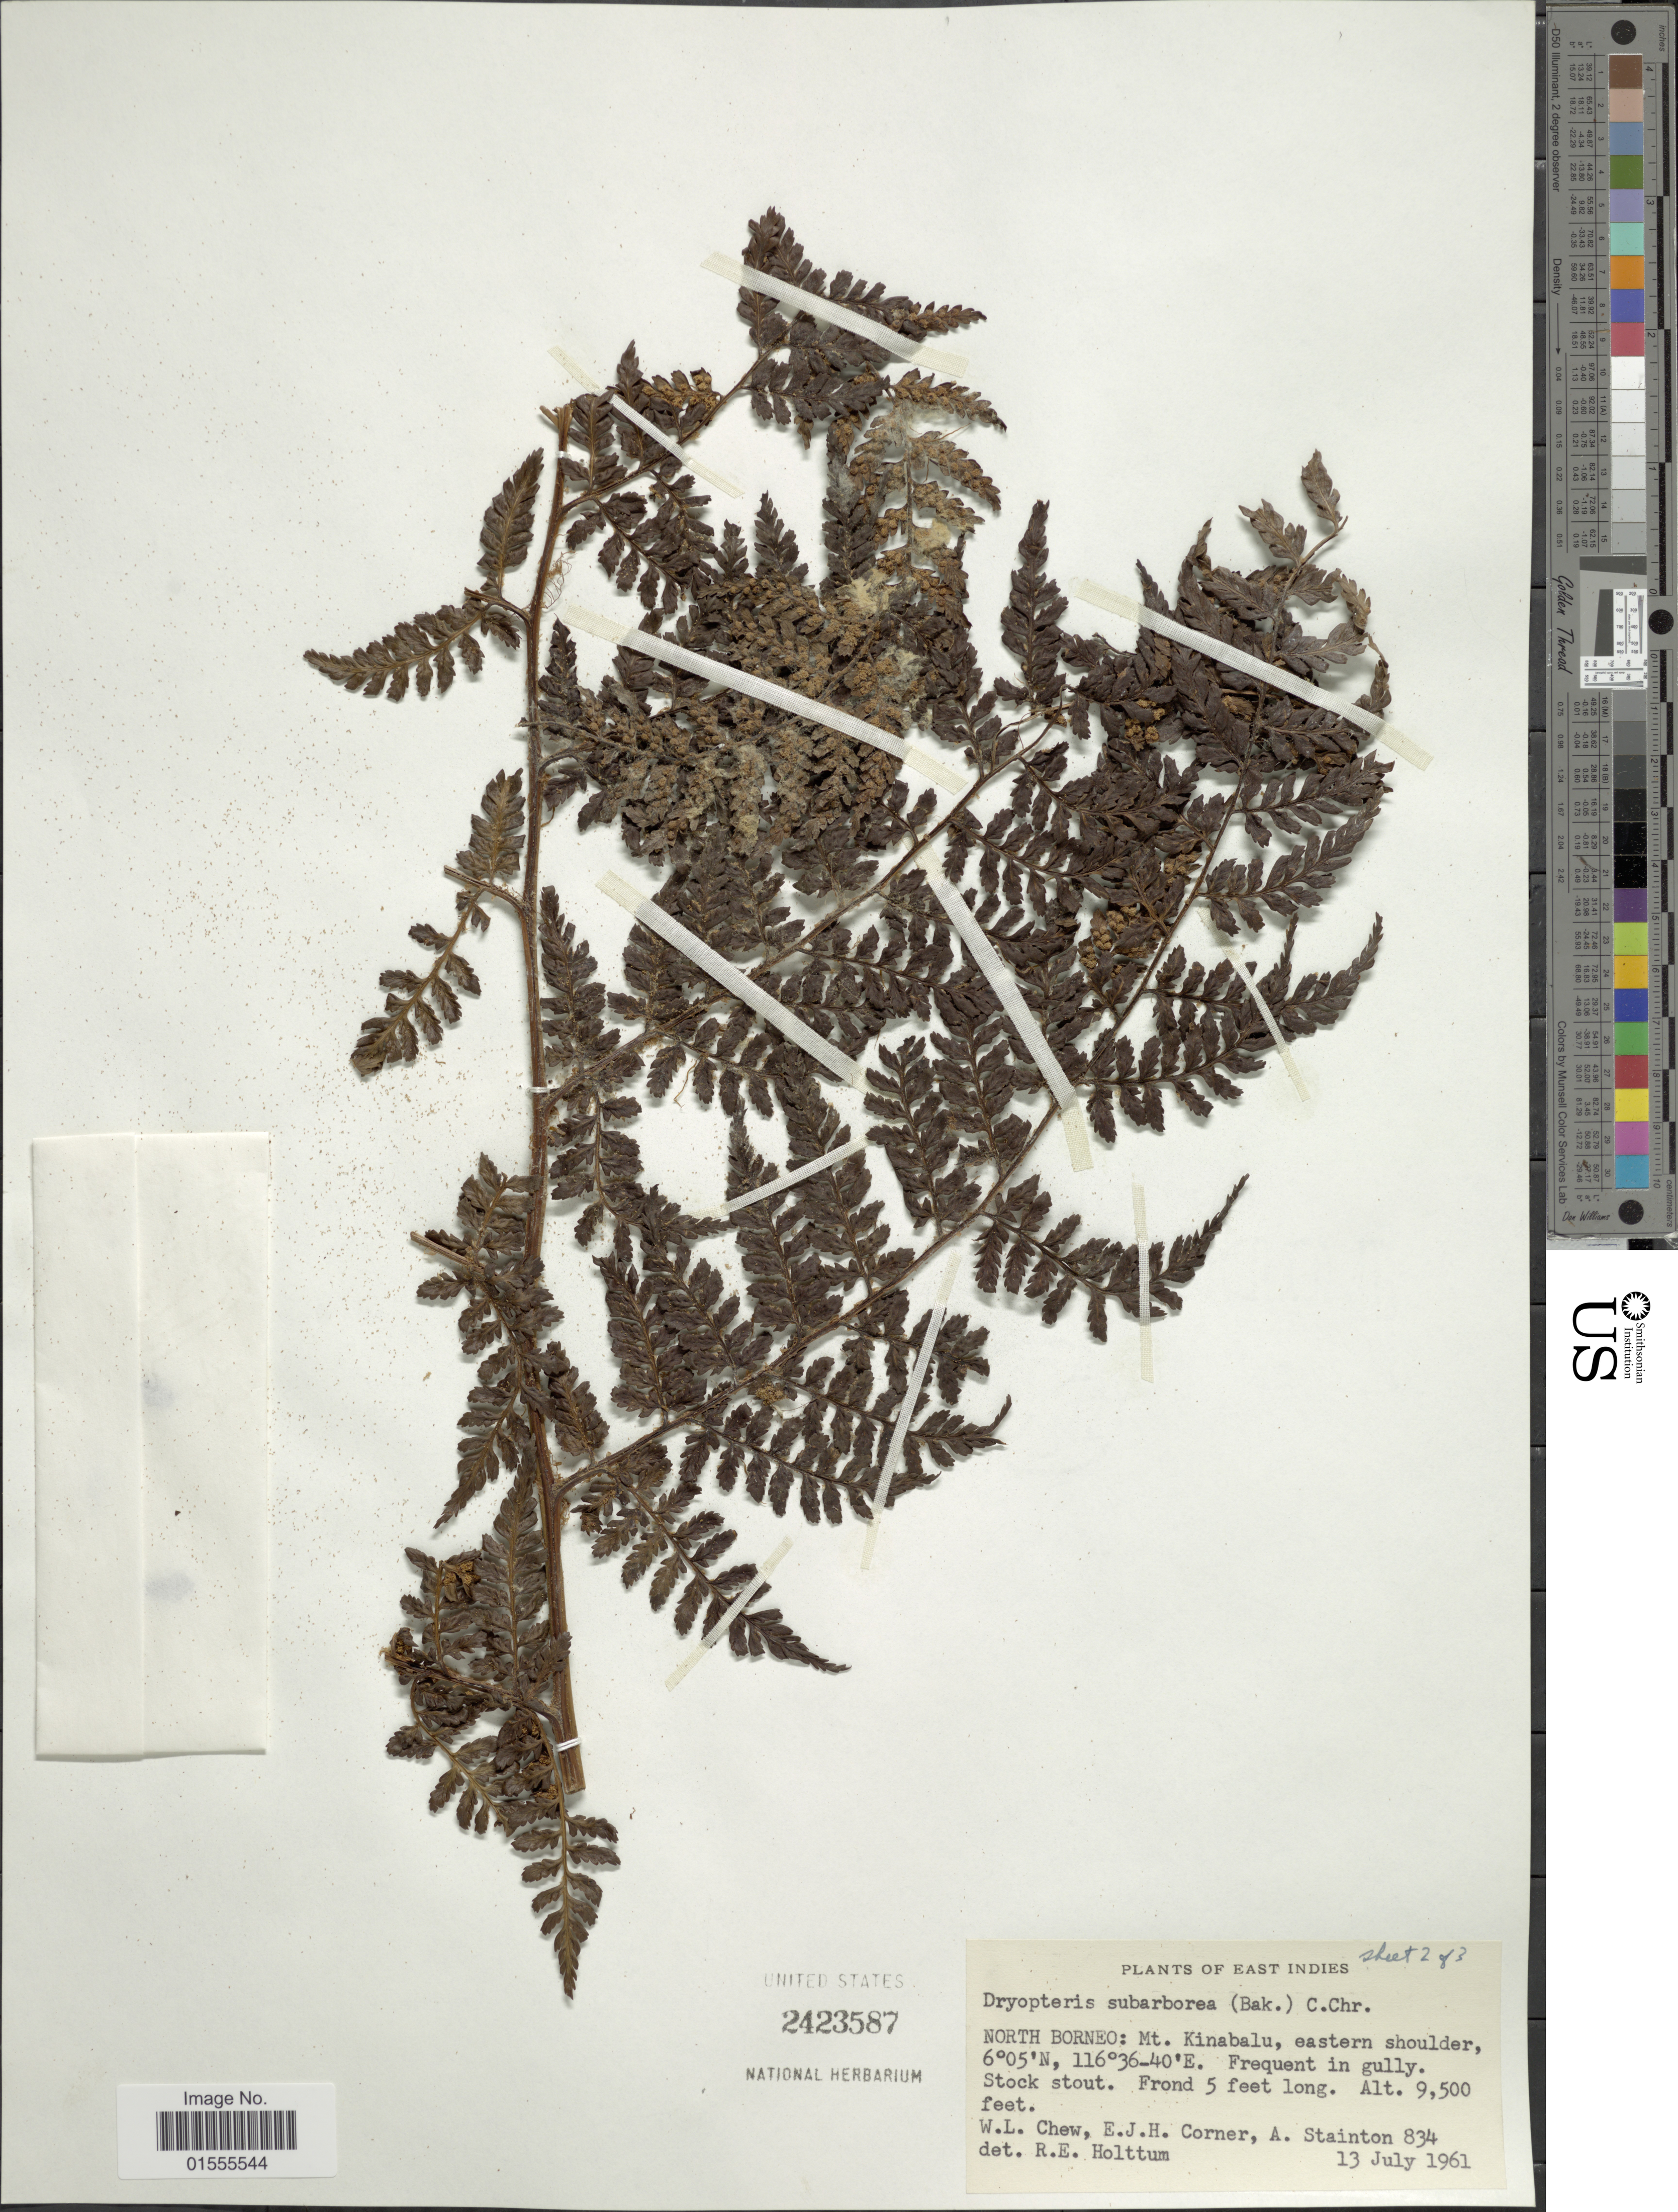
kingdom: Plantae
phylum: Tracheophyta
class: Polypodiopsida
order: Polypodiales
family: Dryopteridaceae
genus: Dryopteris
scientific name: Dryopteris sp.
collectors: W. Chew, E. Corner & A. Stainton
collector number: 834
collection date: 1961-07-13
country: Malaysia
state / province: Sabah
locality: North Borneo: Mt. Kinabalu, eastern shoulder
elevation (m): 2896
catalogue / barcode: US 2423587